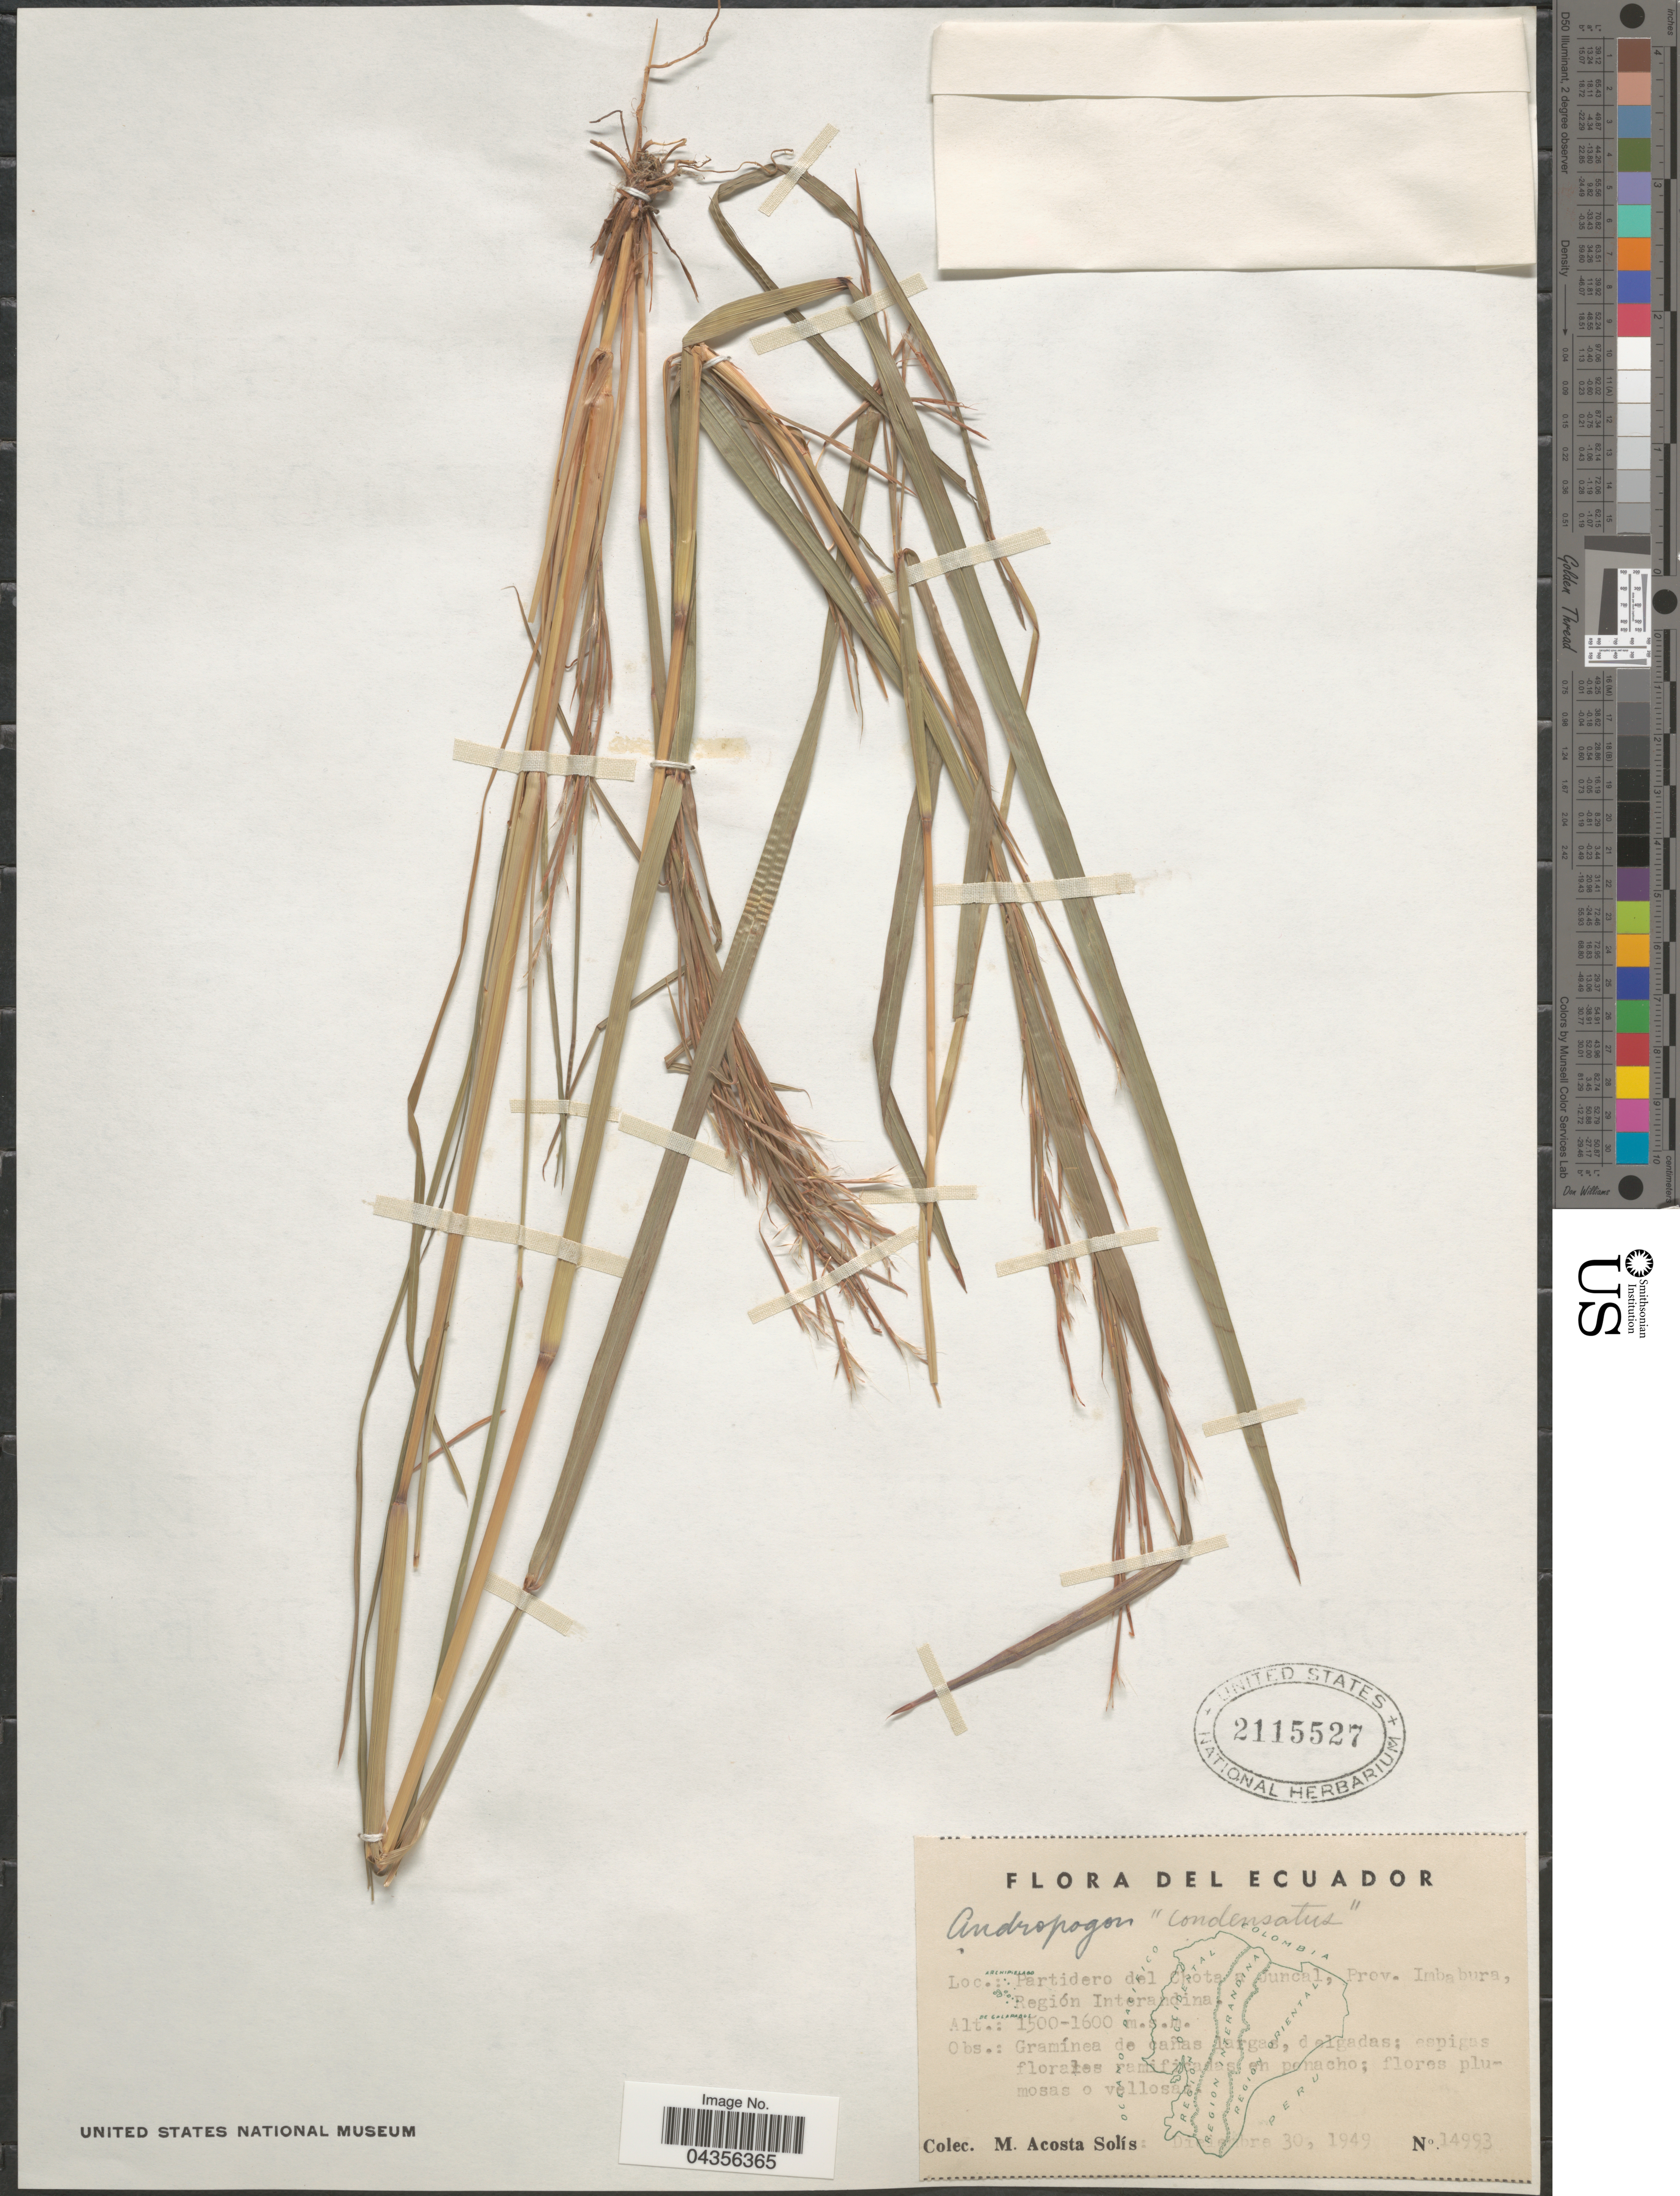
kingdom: Plantae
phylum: Tracheophyta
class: Liliopsida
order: Poales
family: Poaceae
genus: Schizachyrium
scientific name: Schizachyrium microstachyum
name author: (Desv. ex Ham.) Roseng. et al.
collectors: M. Acosta Solis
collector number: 14993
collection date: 1949-12-30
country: Ecuador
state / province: Imbabura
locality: Partidero del Chota a Juncal, Región Interandina.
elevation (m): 1500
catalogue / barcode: US 2115527